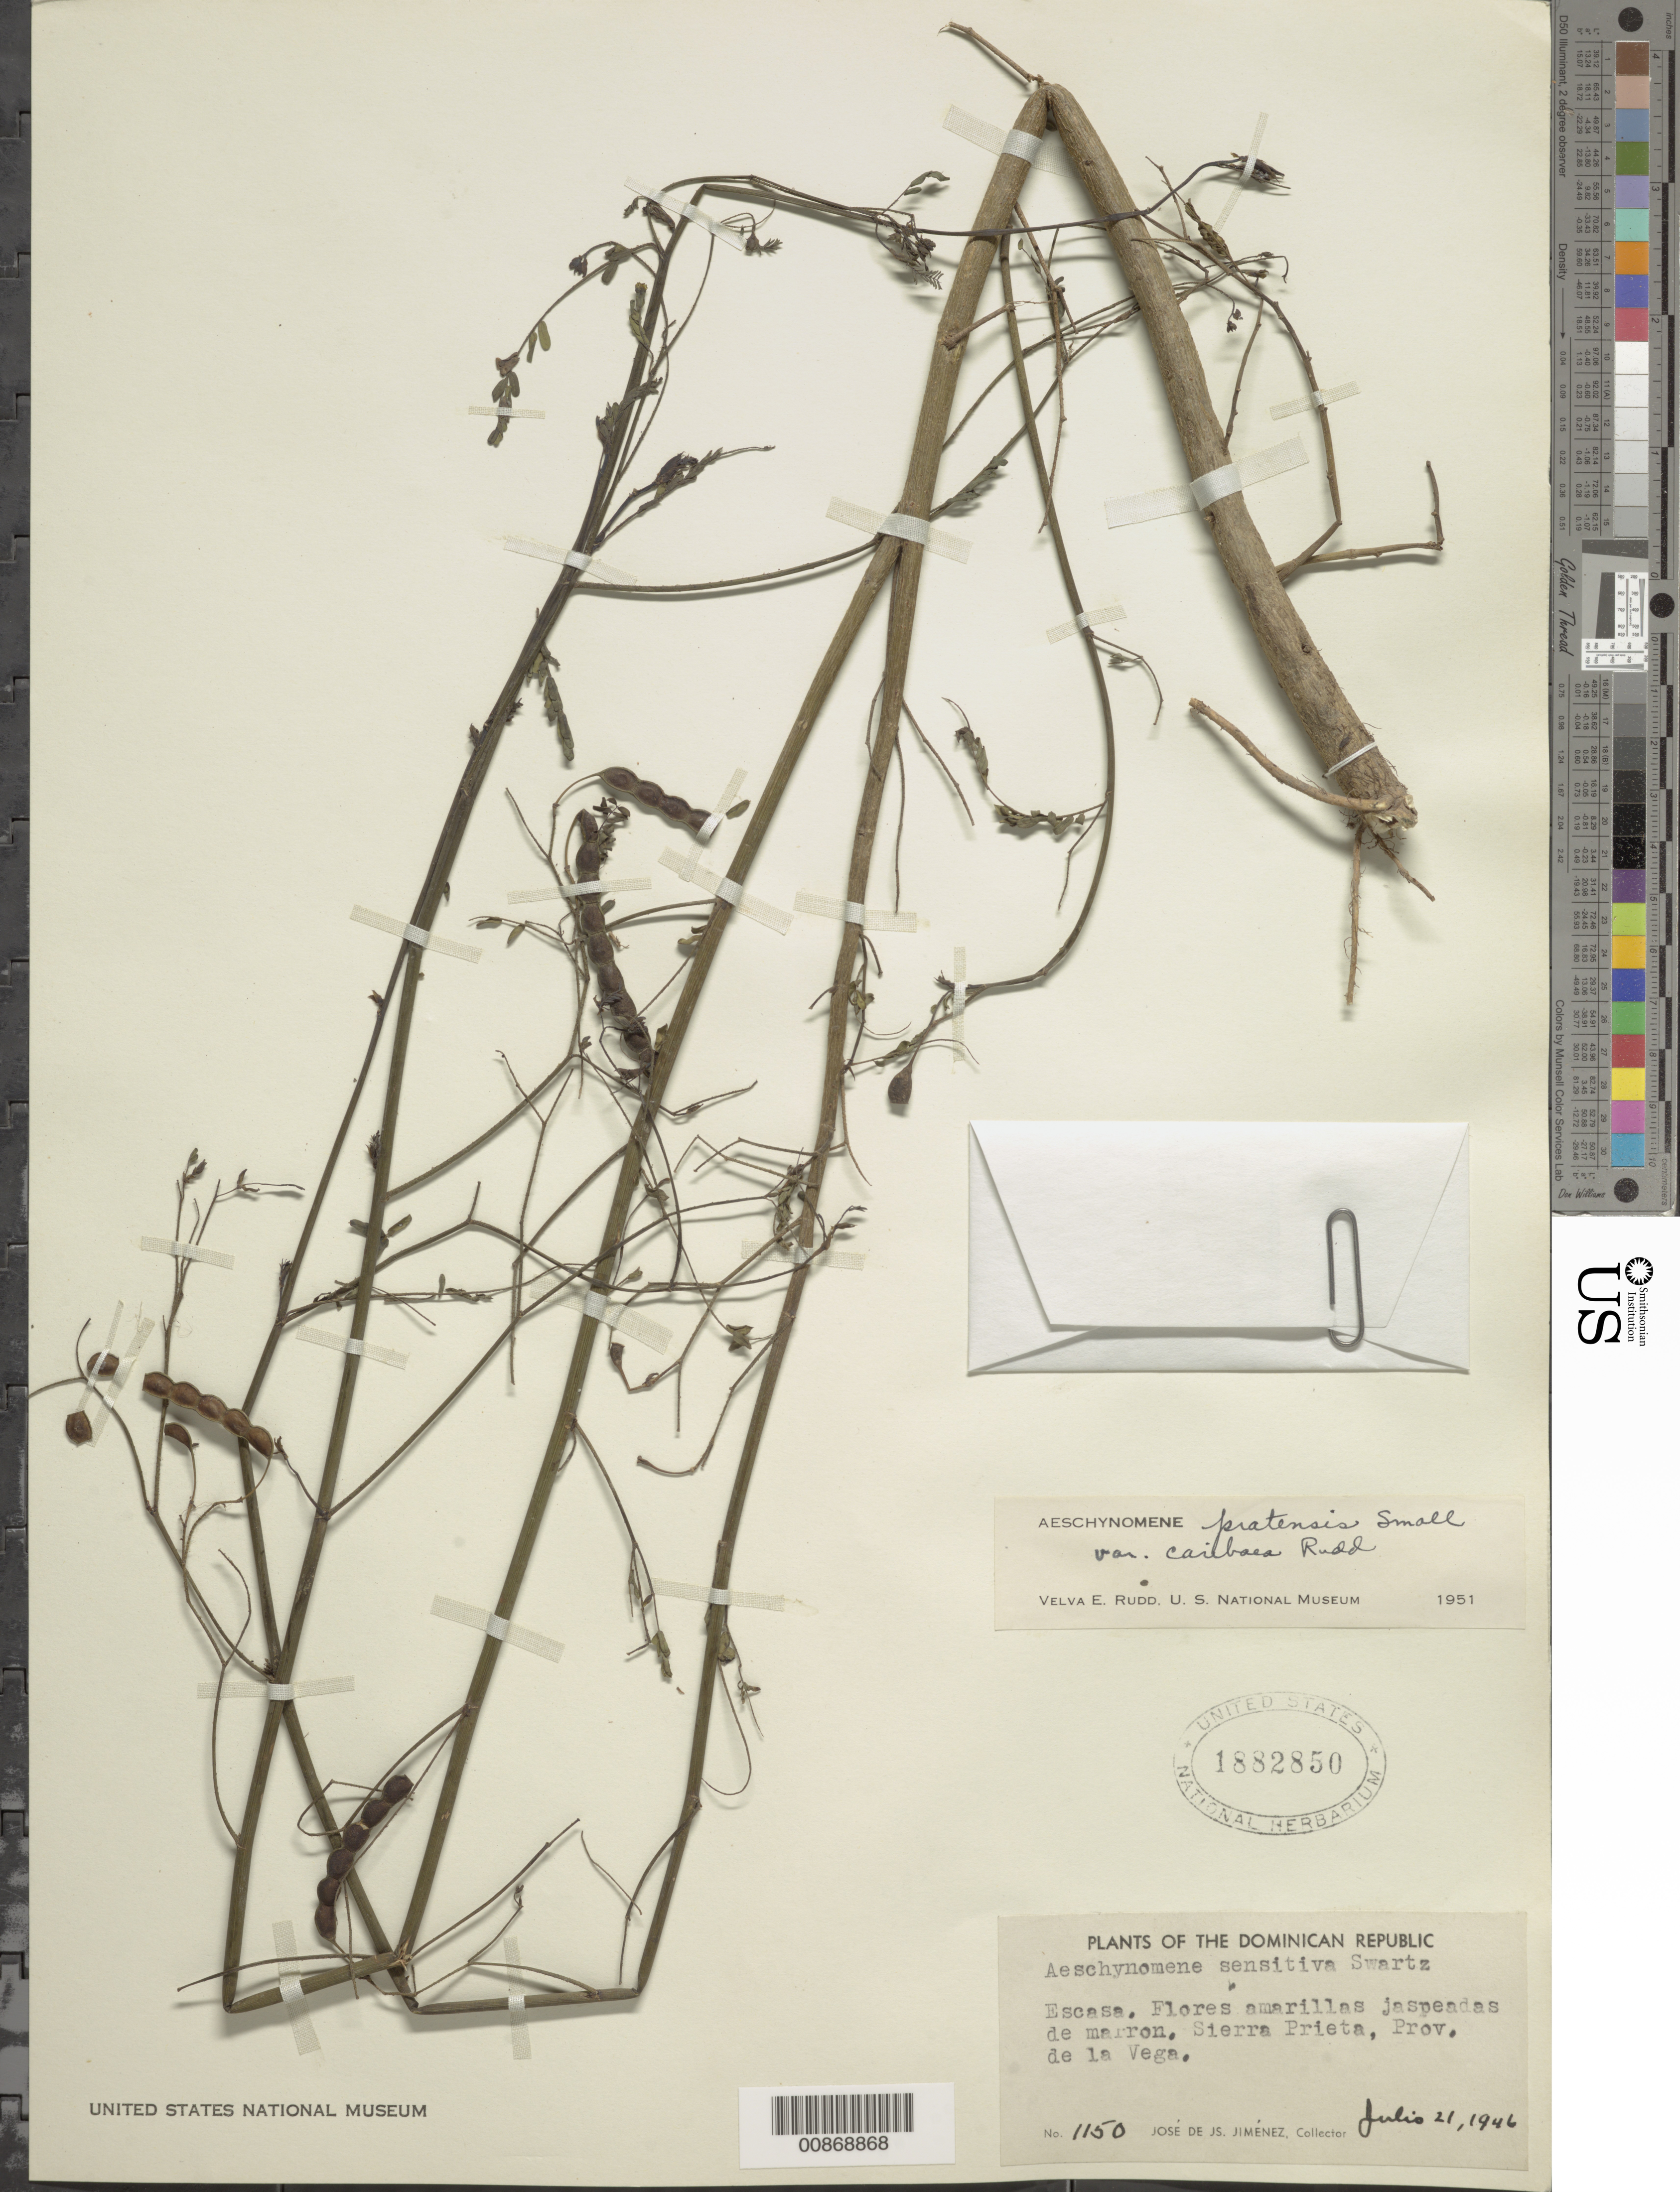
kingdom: Plantae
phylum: Tracheophyta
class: Magnoliopsida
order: Fabales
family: Fabaceae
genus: Aeschynomene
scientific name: Aeschynomene pratensis var. caribaea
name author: Rudd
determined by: Rudd, V. E.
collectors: J. J. Jiménez Almonte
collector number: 1150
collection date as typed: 21 Jul 1946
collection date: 1946-07-21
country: Dominican Republic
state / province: La Vega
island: Hispaniola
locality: Sierra Prieta.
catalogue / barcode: US 1882850